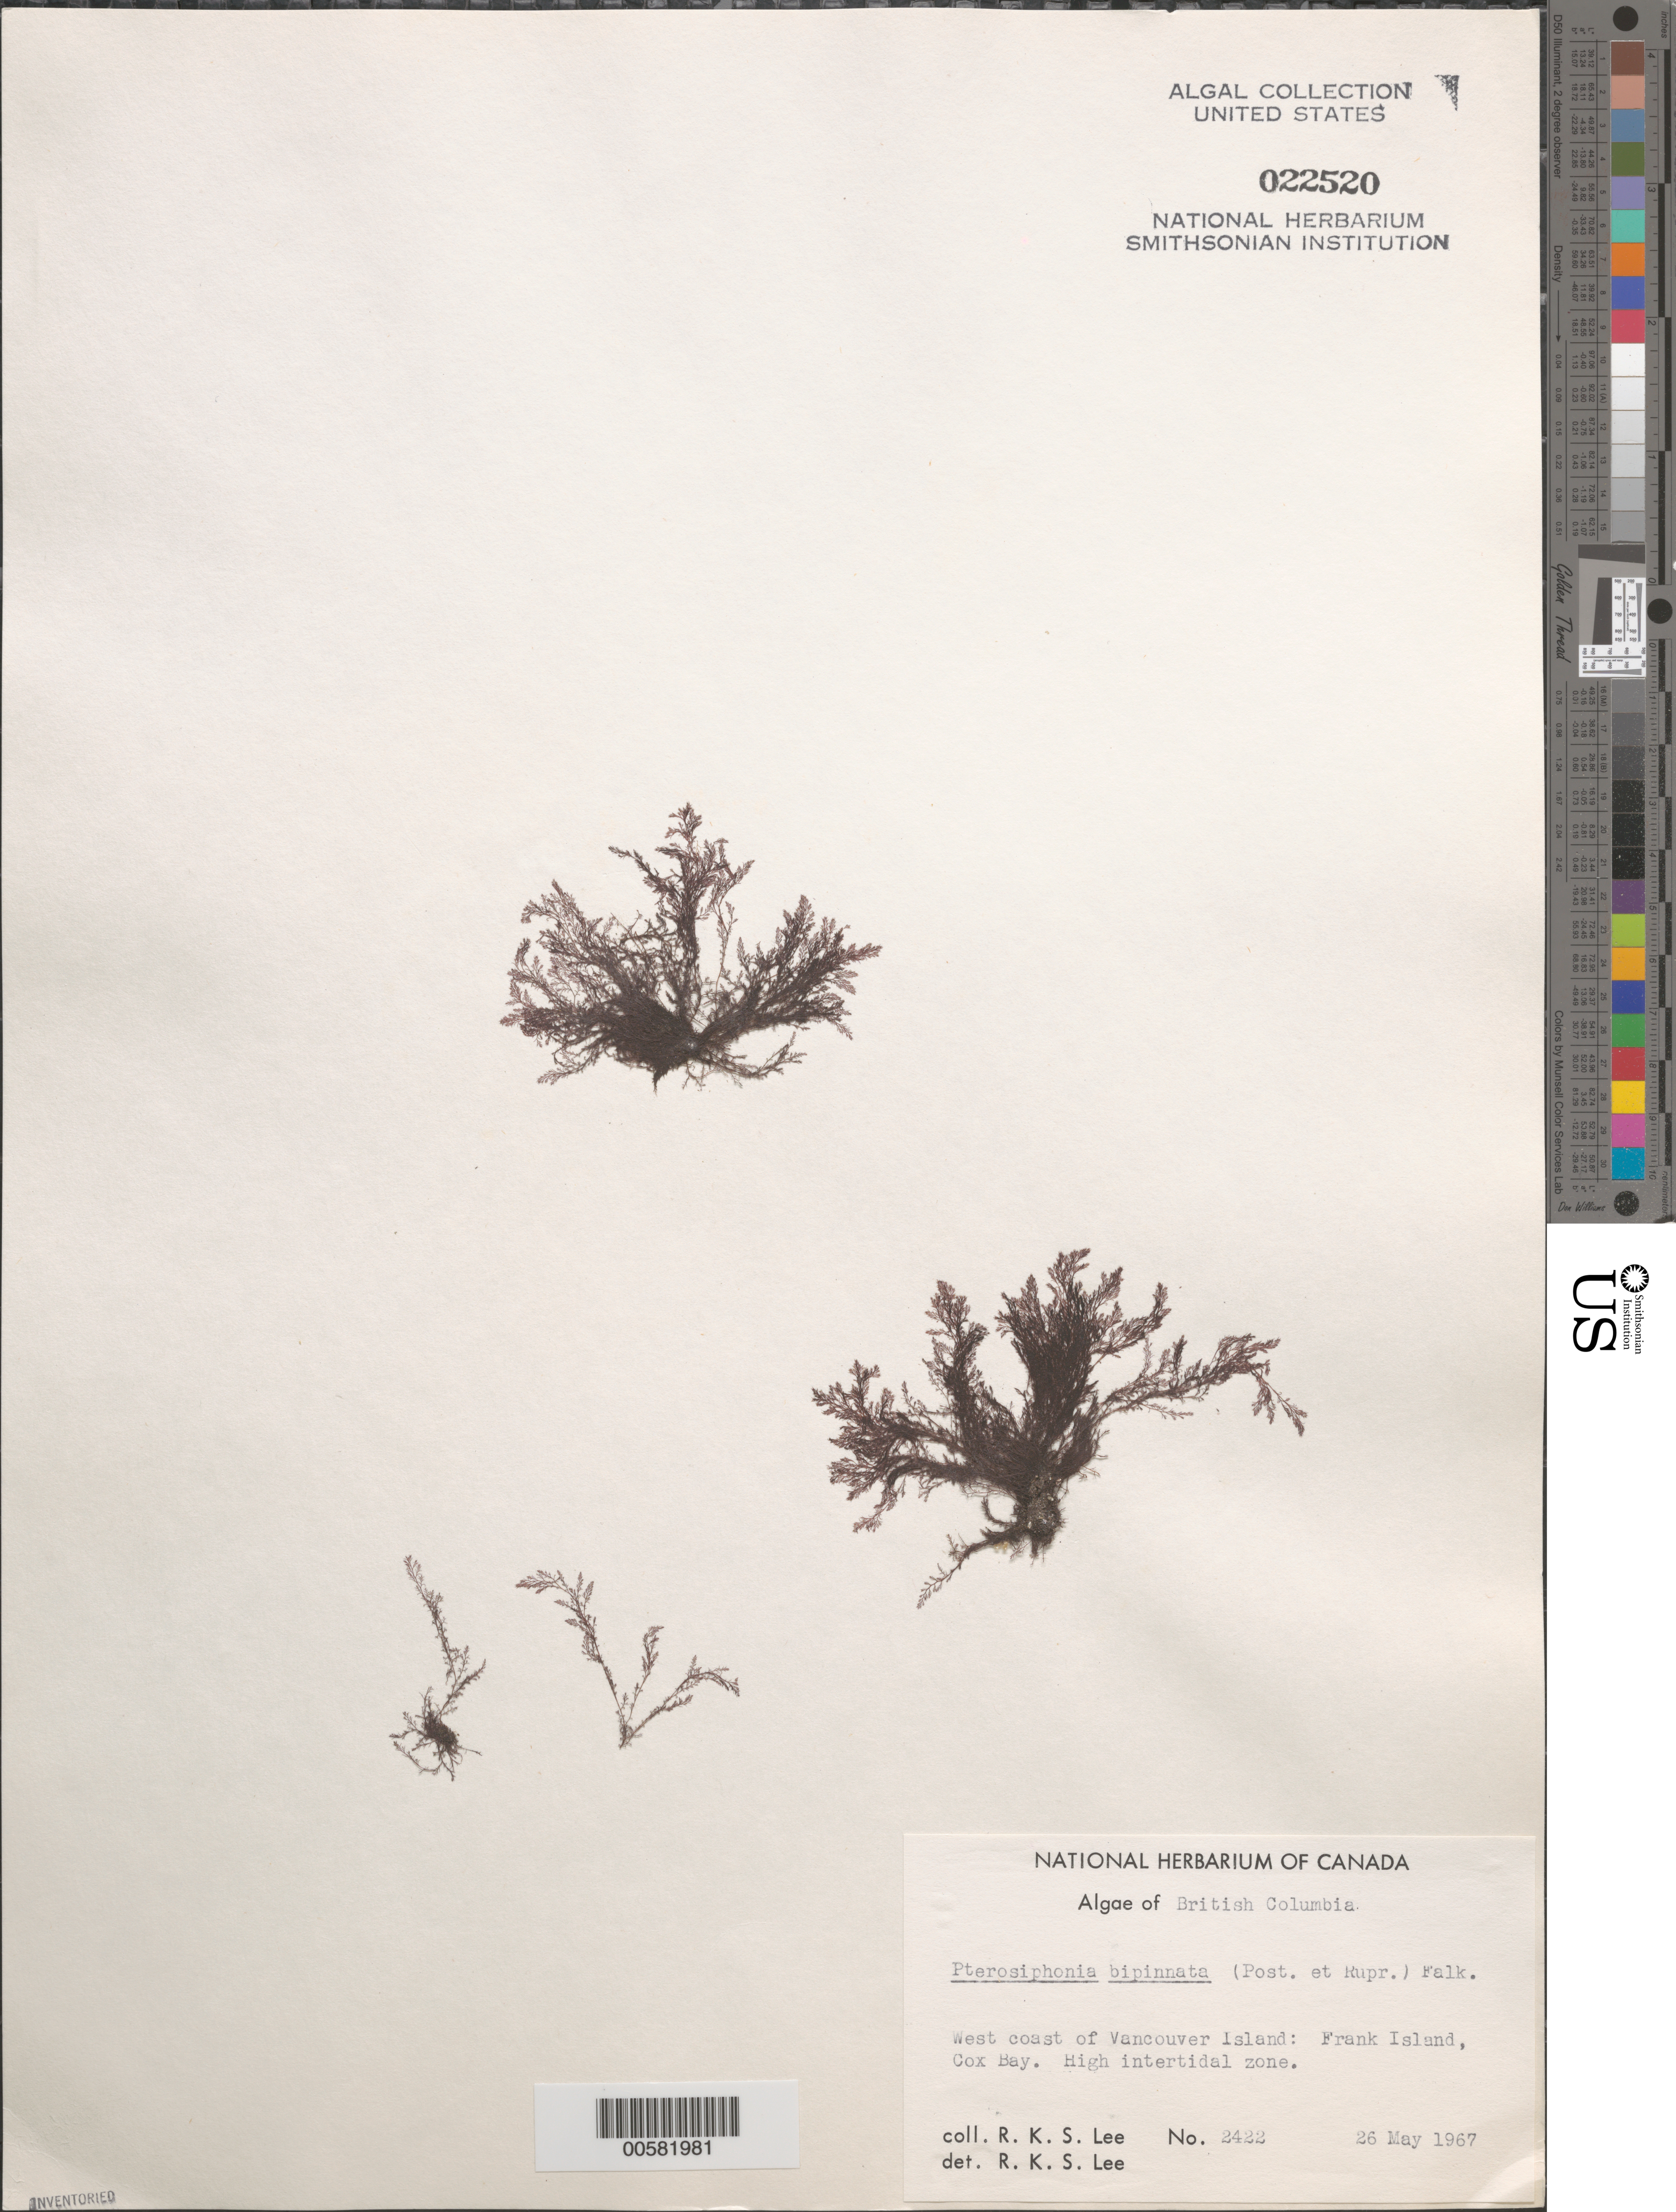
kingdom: Plantae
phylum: Rhodophyta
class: Florideophyceae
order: Ceramiales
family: Rhodomelaceae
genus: Savoiea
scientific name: Savoiea bipinnata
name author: (Postels & Rupr.) M.J. Wynne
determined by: Algae name updating Project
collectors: R. Lee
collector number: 2422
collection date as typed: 26 May 1967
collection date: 1967-05-26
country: Canada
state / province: British Columbia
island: Frank Island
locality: Cox Bay, Vancouver Island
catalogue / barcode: US 22520